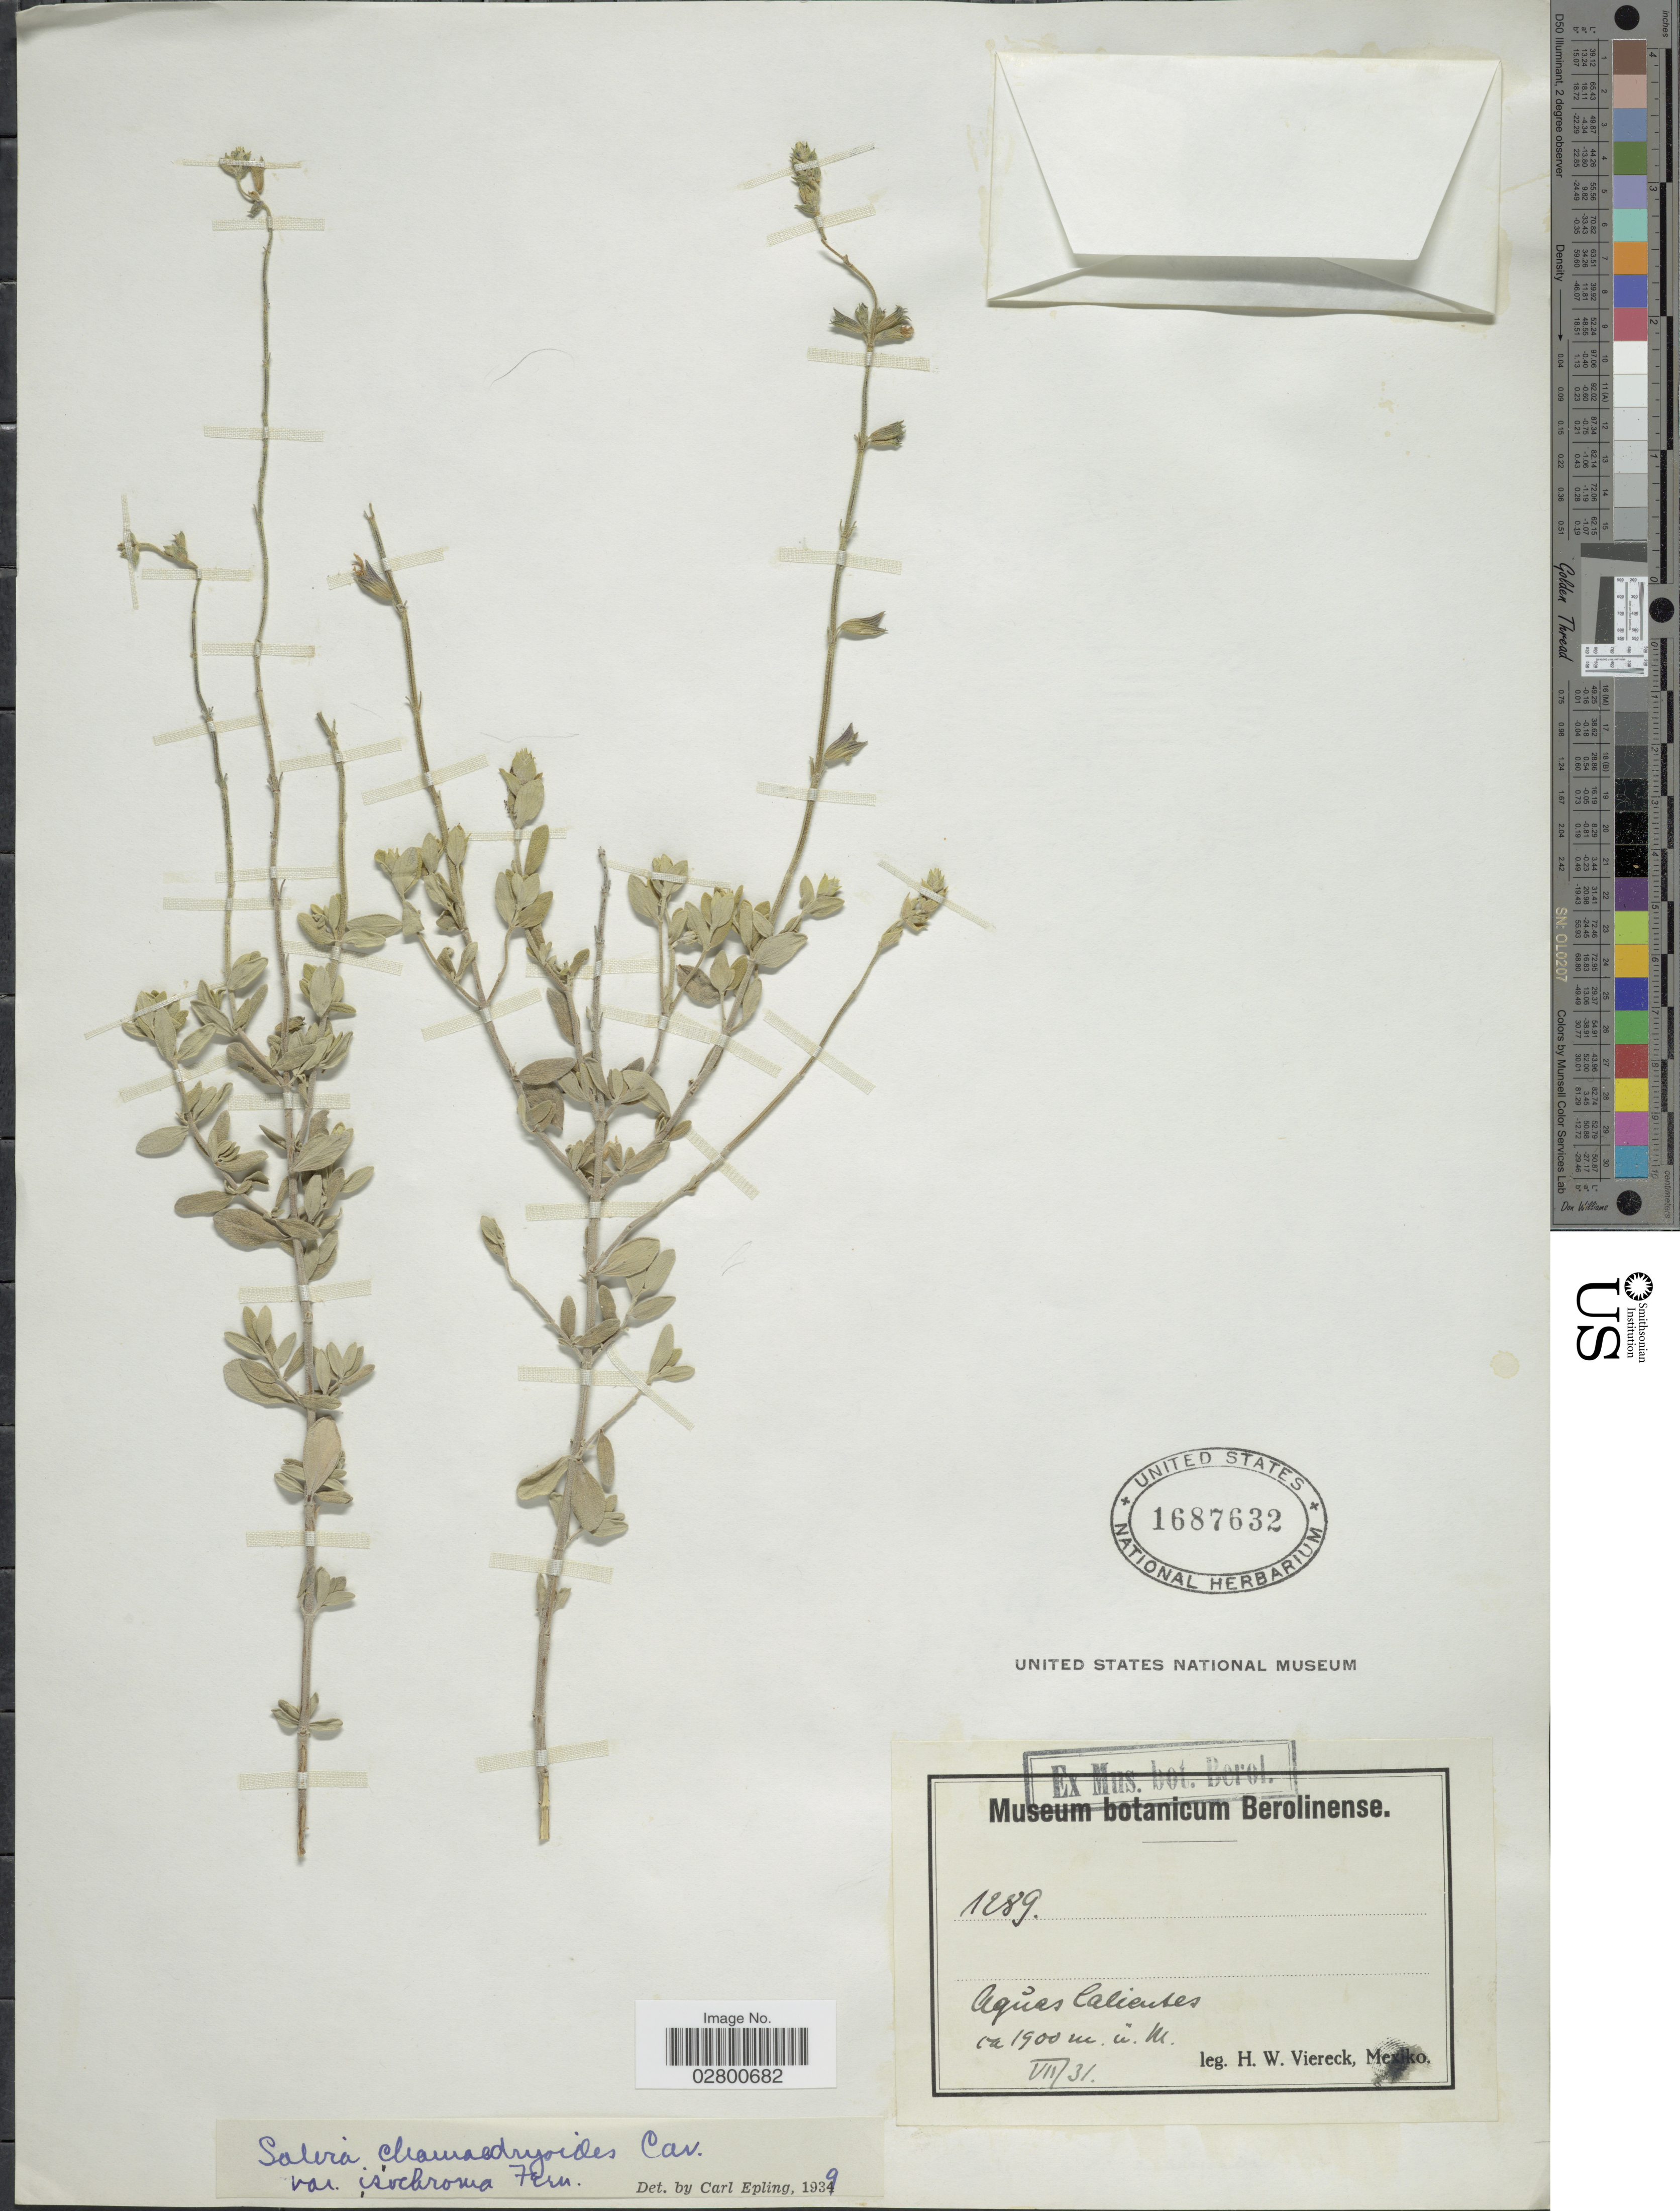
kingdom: Plantae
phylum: Tracheophyta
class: Magnoliopsida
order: Lamiales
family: Lamiaceae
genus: Salvia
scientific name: Salvia chamaedryoides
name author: Cav.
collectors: H. W. Viereck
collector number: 1289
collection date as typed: Transcribed d/m/y: /7/31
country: Mexico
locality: Aguas Calientes.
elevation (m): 1900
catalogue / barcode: US 1687632